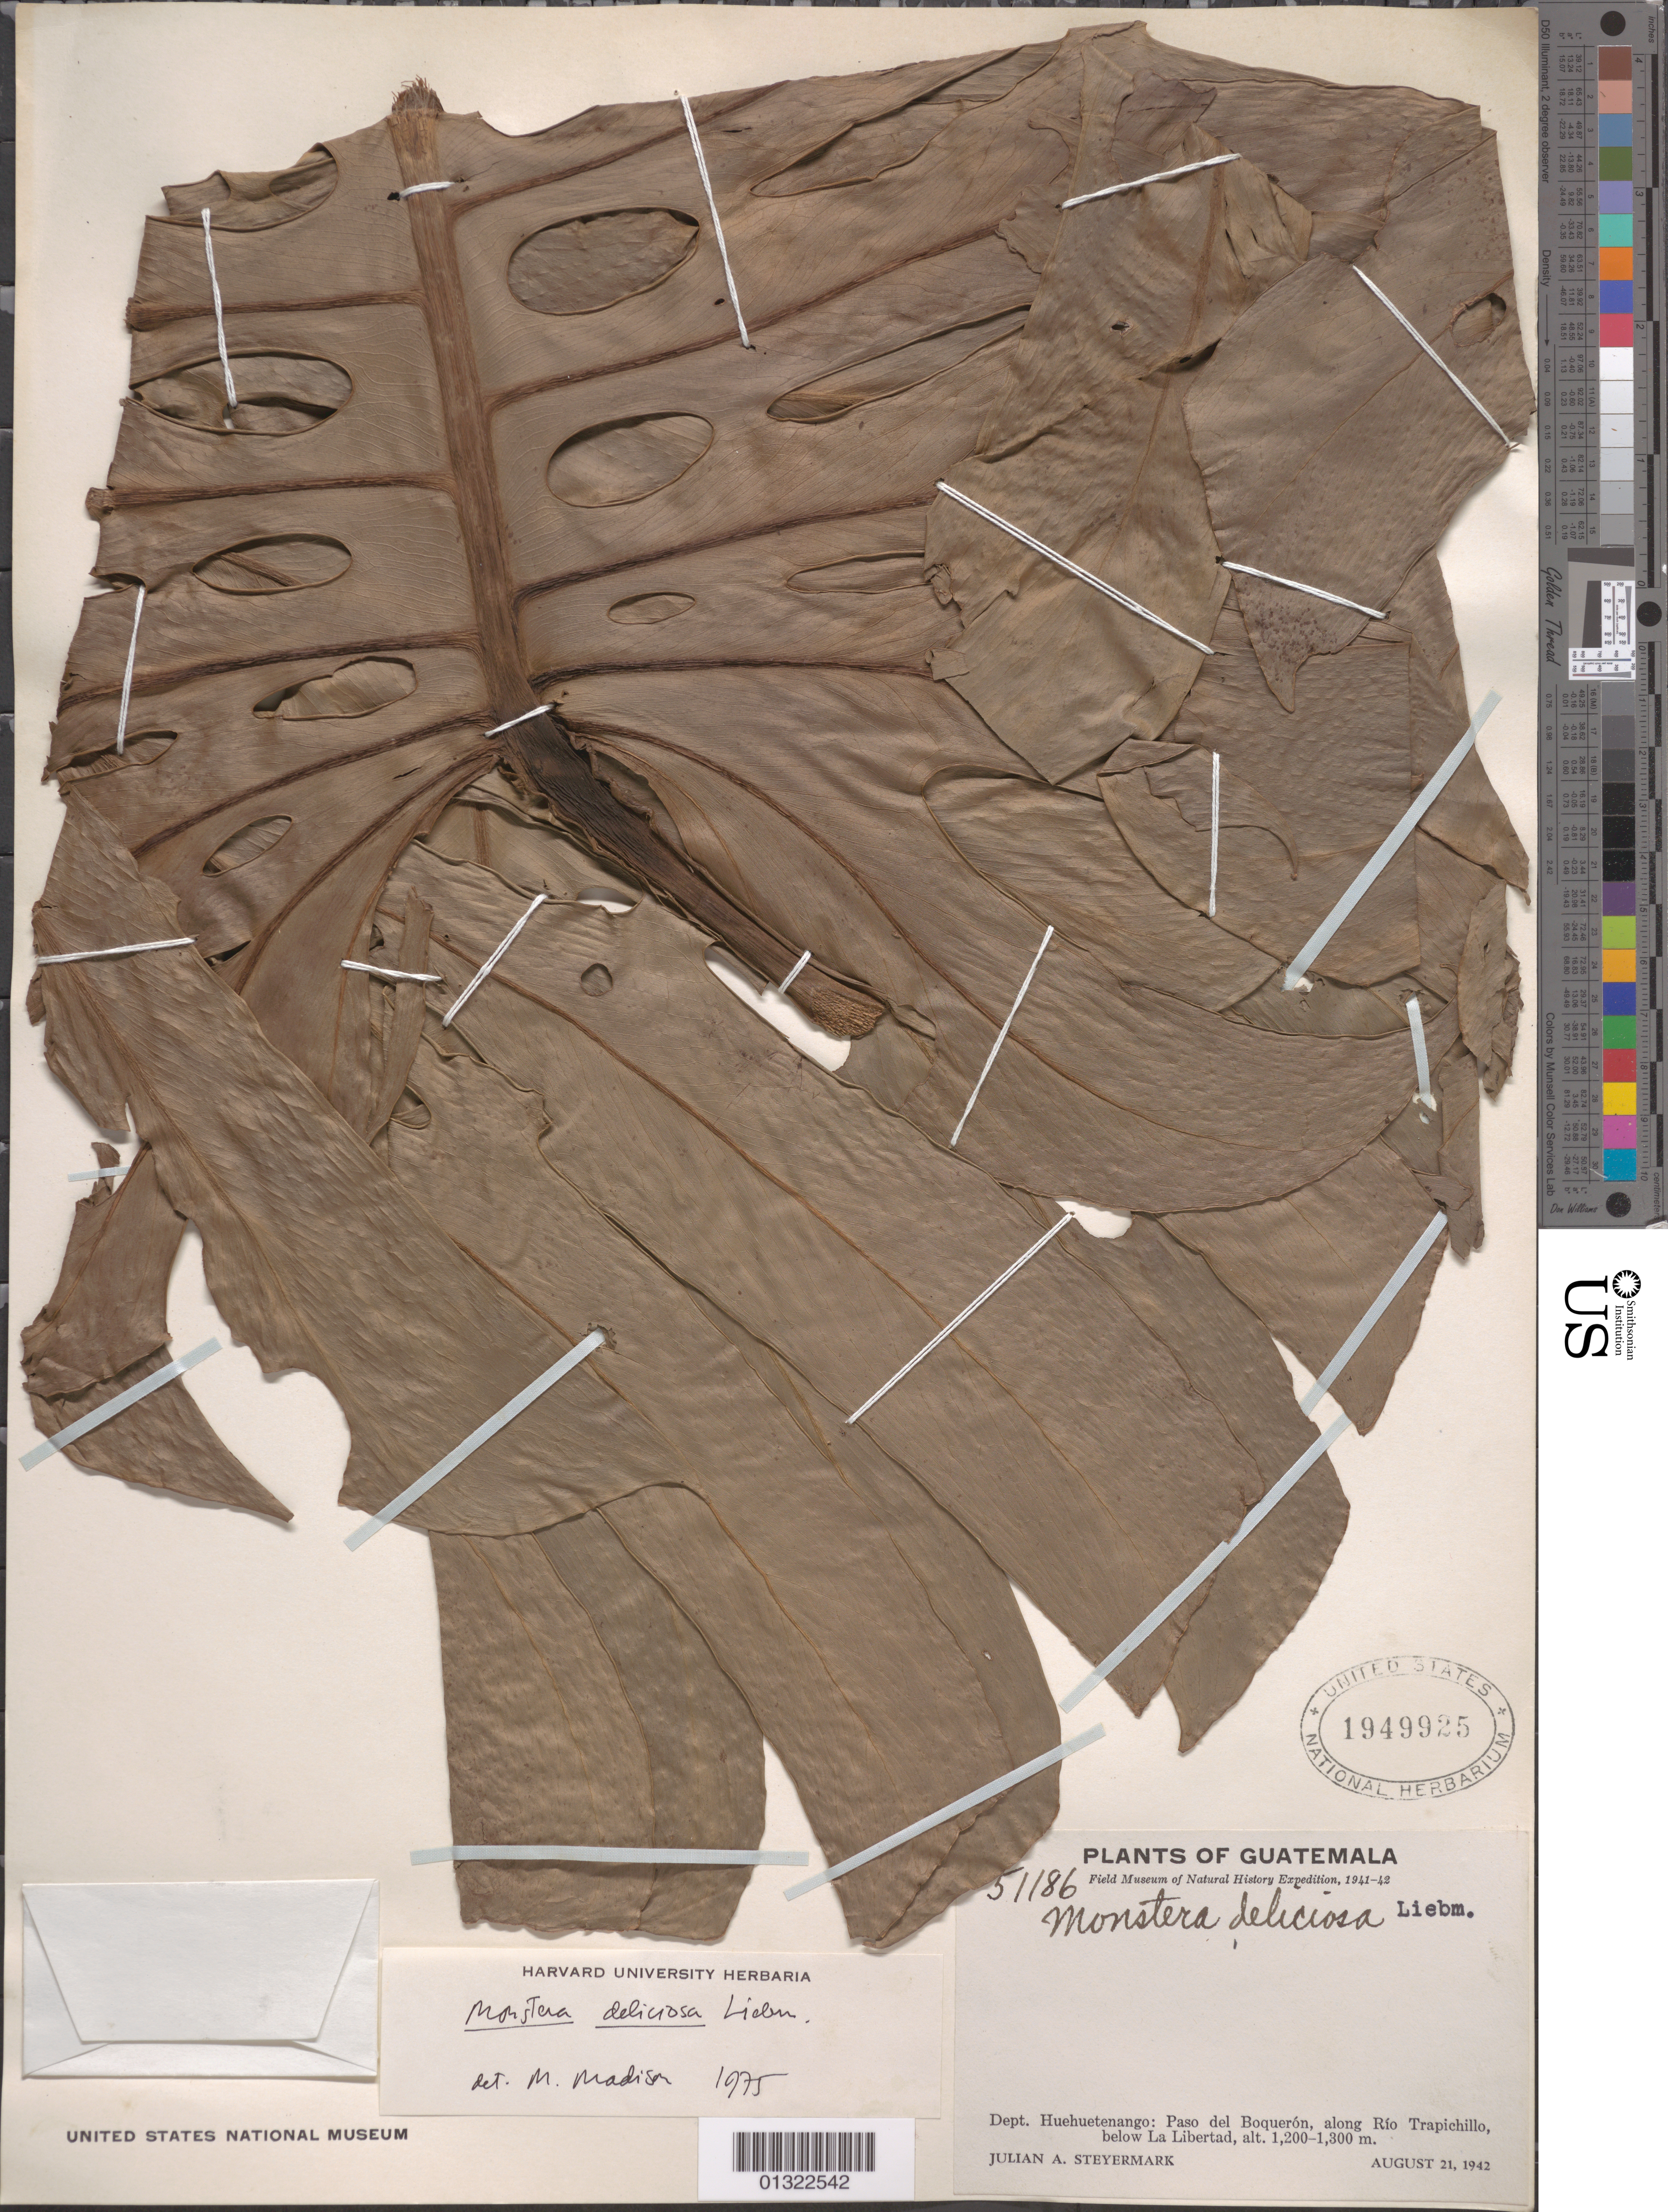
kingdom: Plantae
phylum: Tracheophyta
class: Liliopsida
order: Alismatales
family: Araceae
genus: Monstera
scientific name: Monstera deliciosa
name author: Liebm.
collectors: J. Steyermark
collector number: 51186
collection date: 1942-08-21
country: Guatemala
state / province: Huehuetenango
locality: Dept. Huehuetenango: Paso del Boquerón, along Río Trapichillo, below La Libertad.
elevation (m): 1200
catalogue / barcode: US 1949925